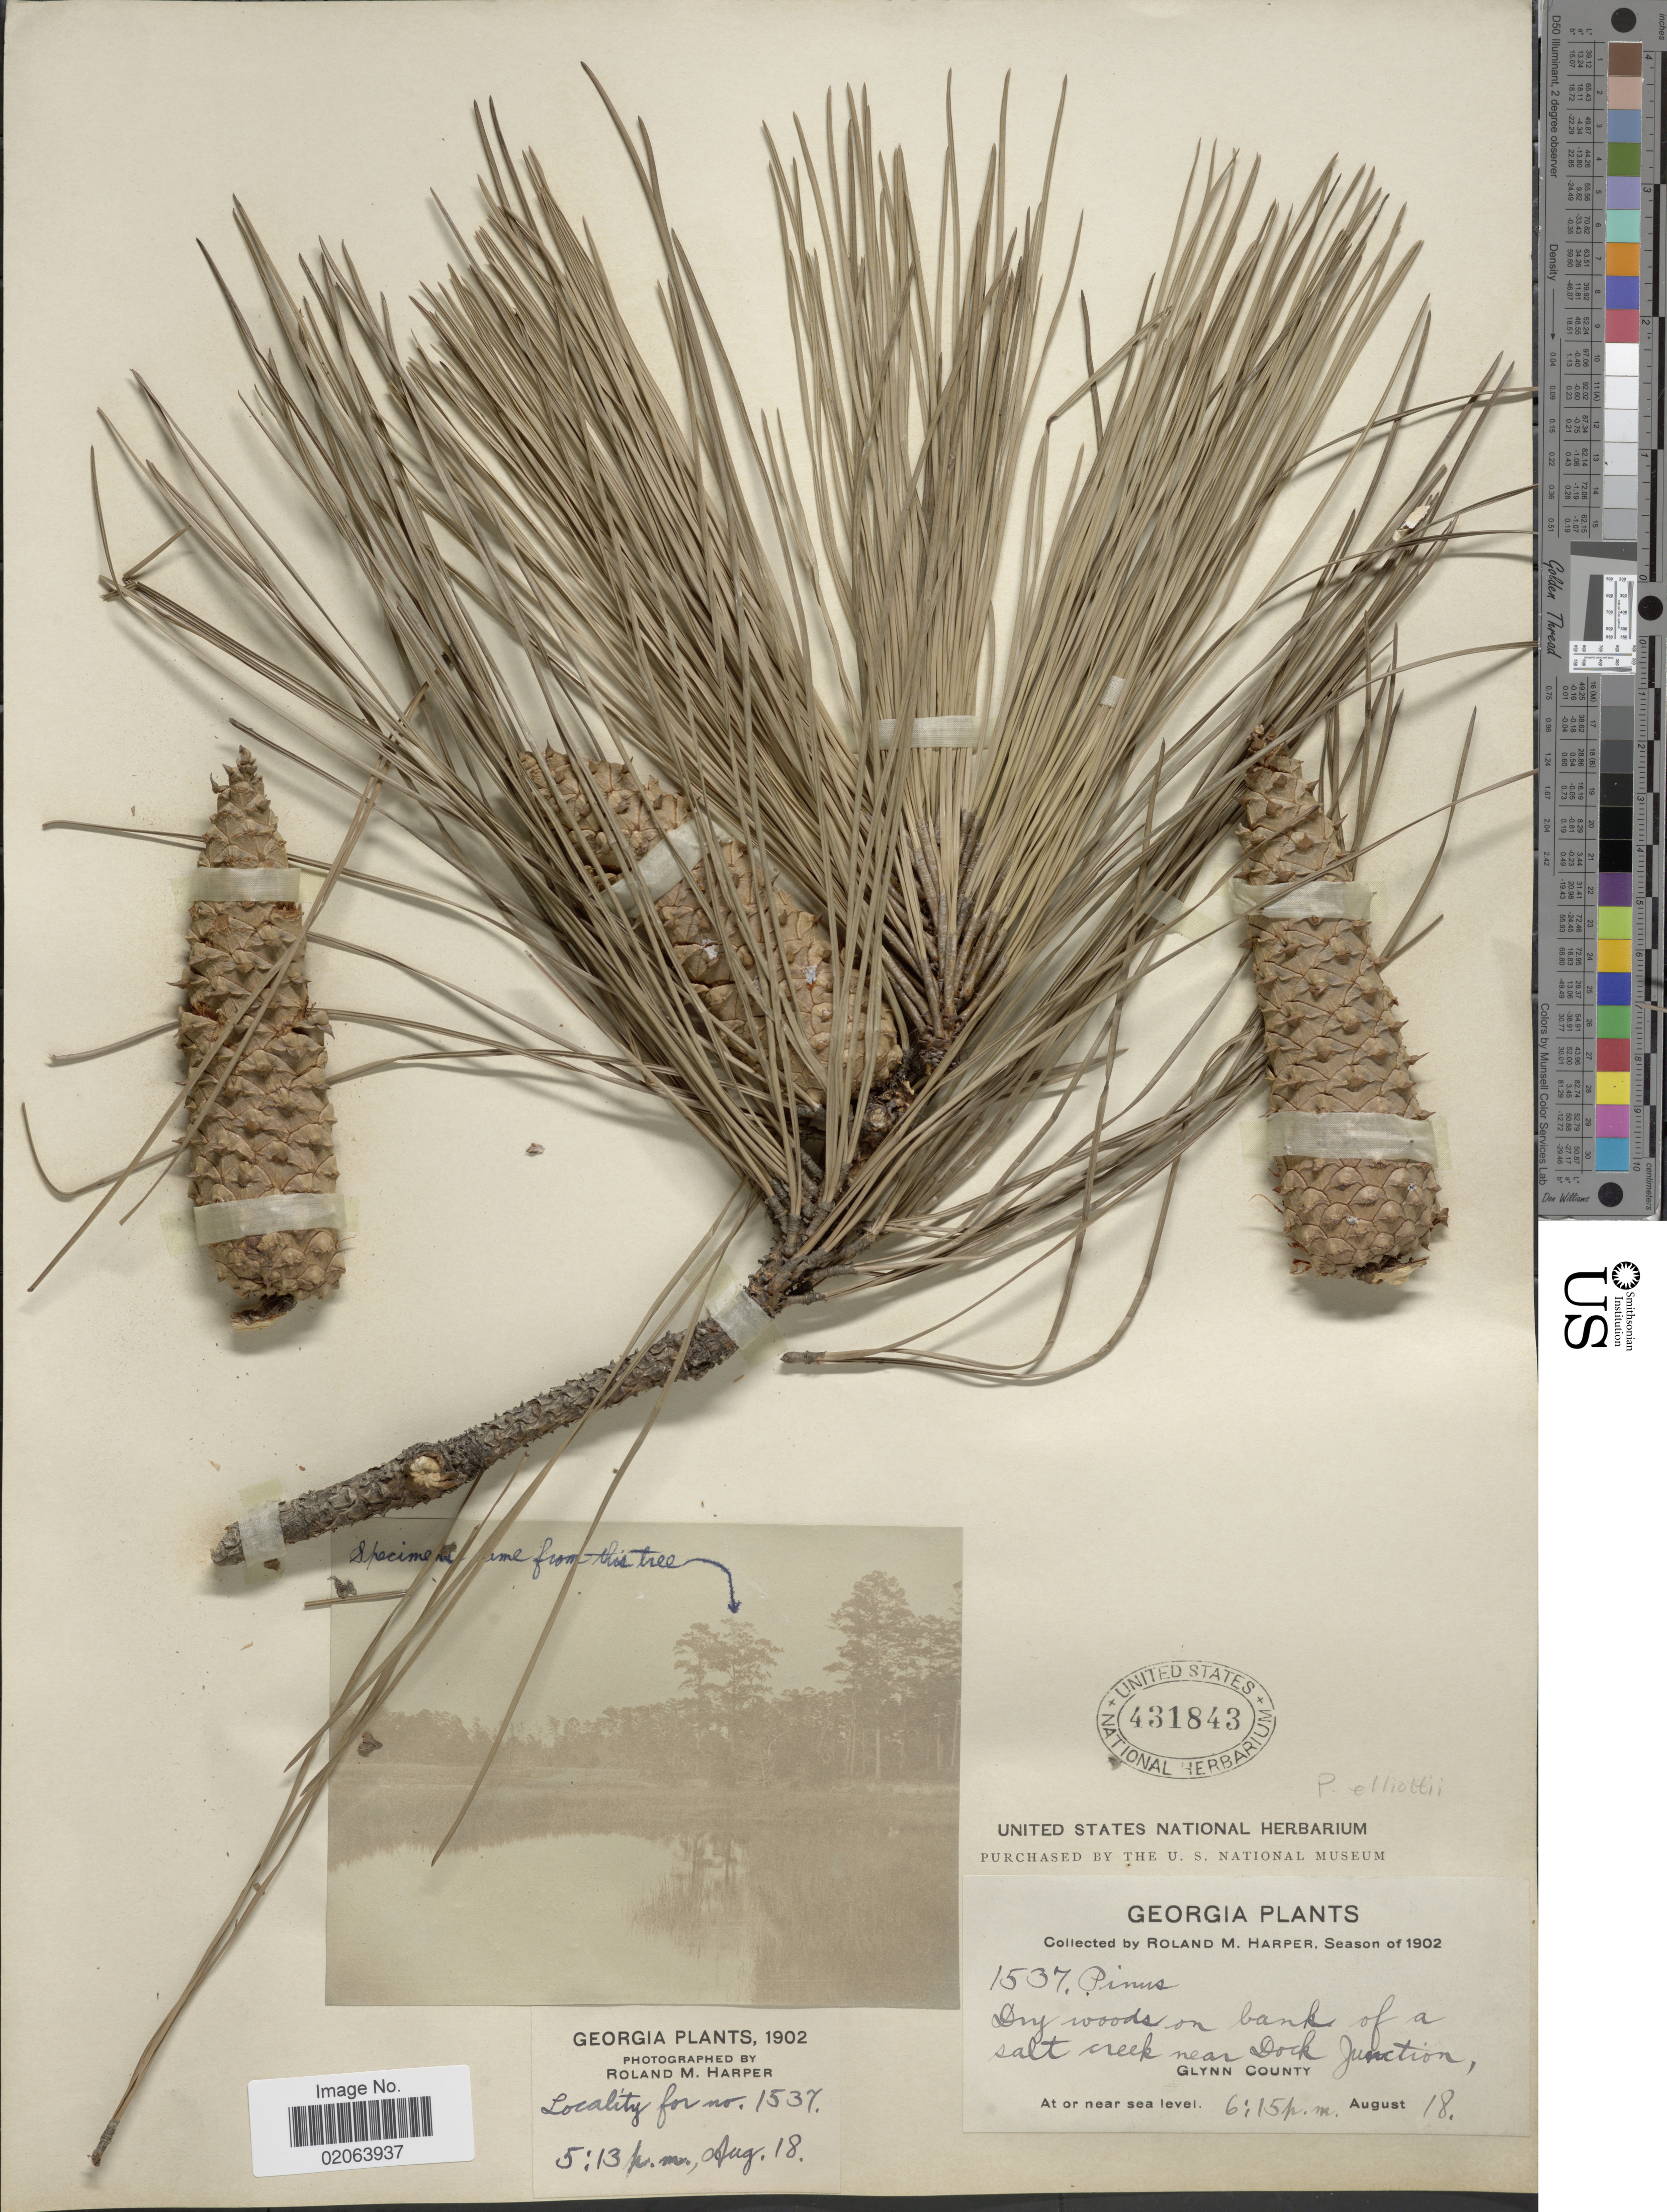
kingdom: Plantae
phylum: Tracheophyta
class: Pinopsida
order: Pinales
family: Pinaceae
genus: Pinus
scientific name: Pinus elliottii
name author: Engelm.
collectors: R. M. Harper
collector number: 1537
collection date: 1902-08-18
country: United States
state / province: Georgia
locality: Salt creek near Dock Junction, Glynn County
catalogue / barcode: US 431843